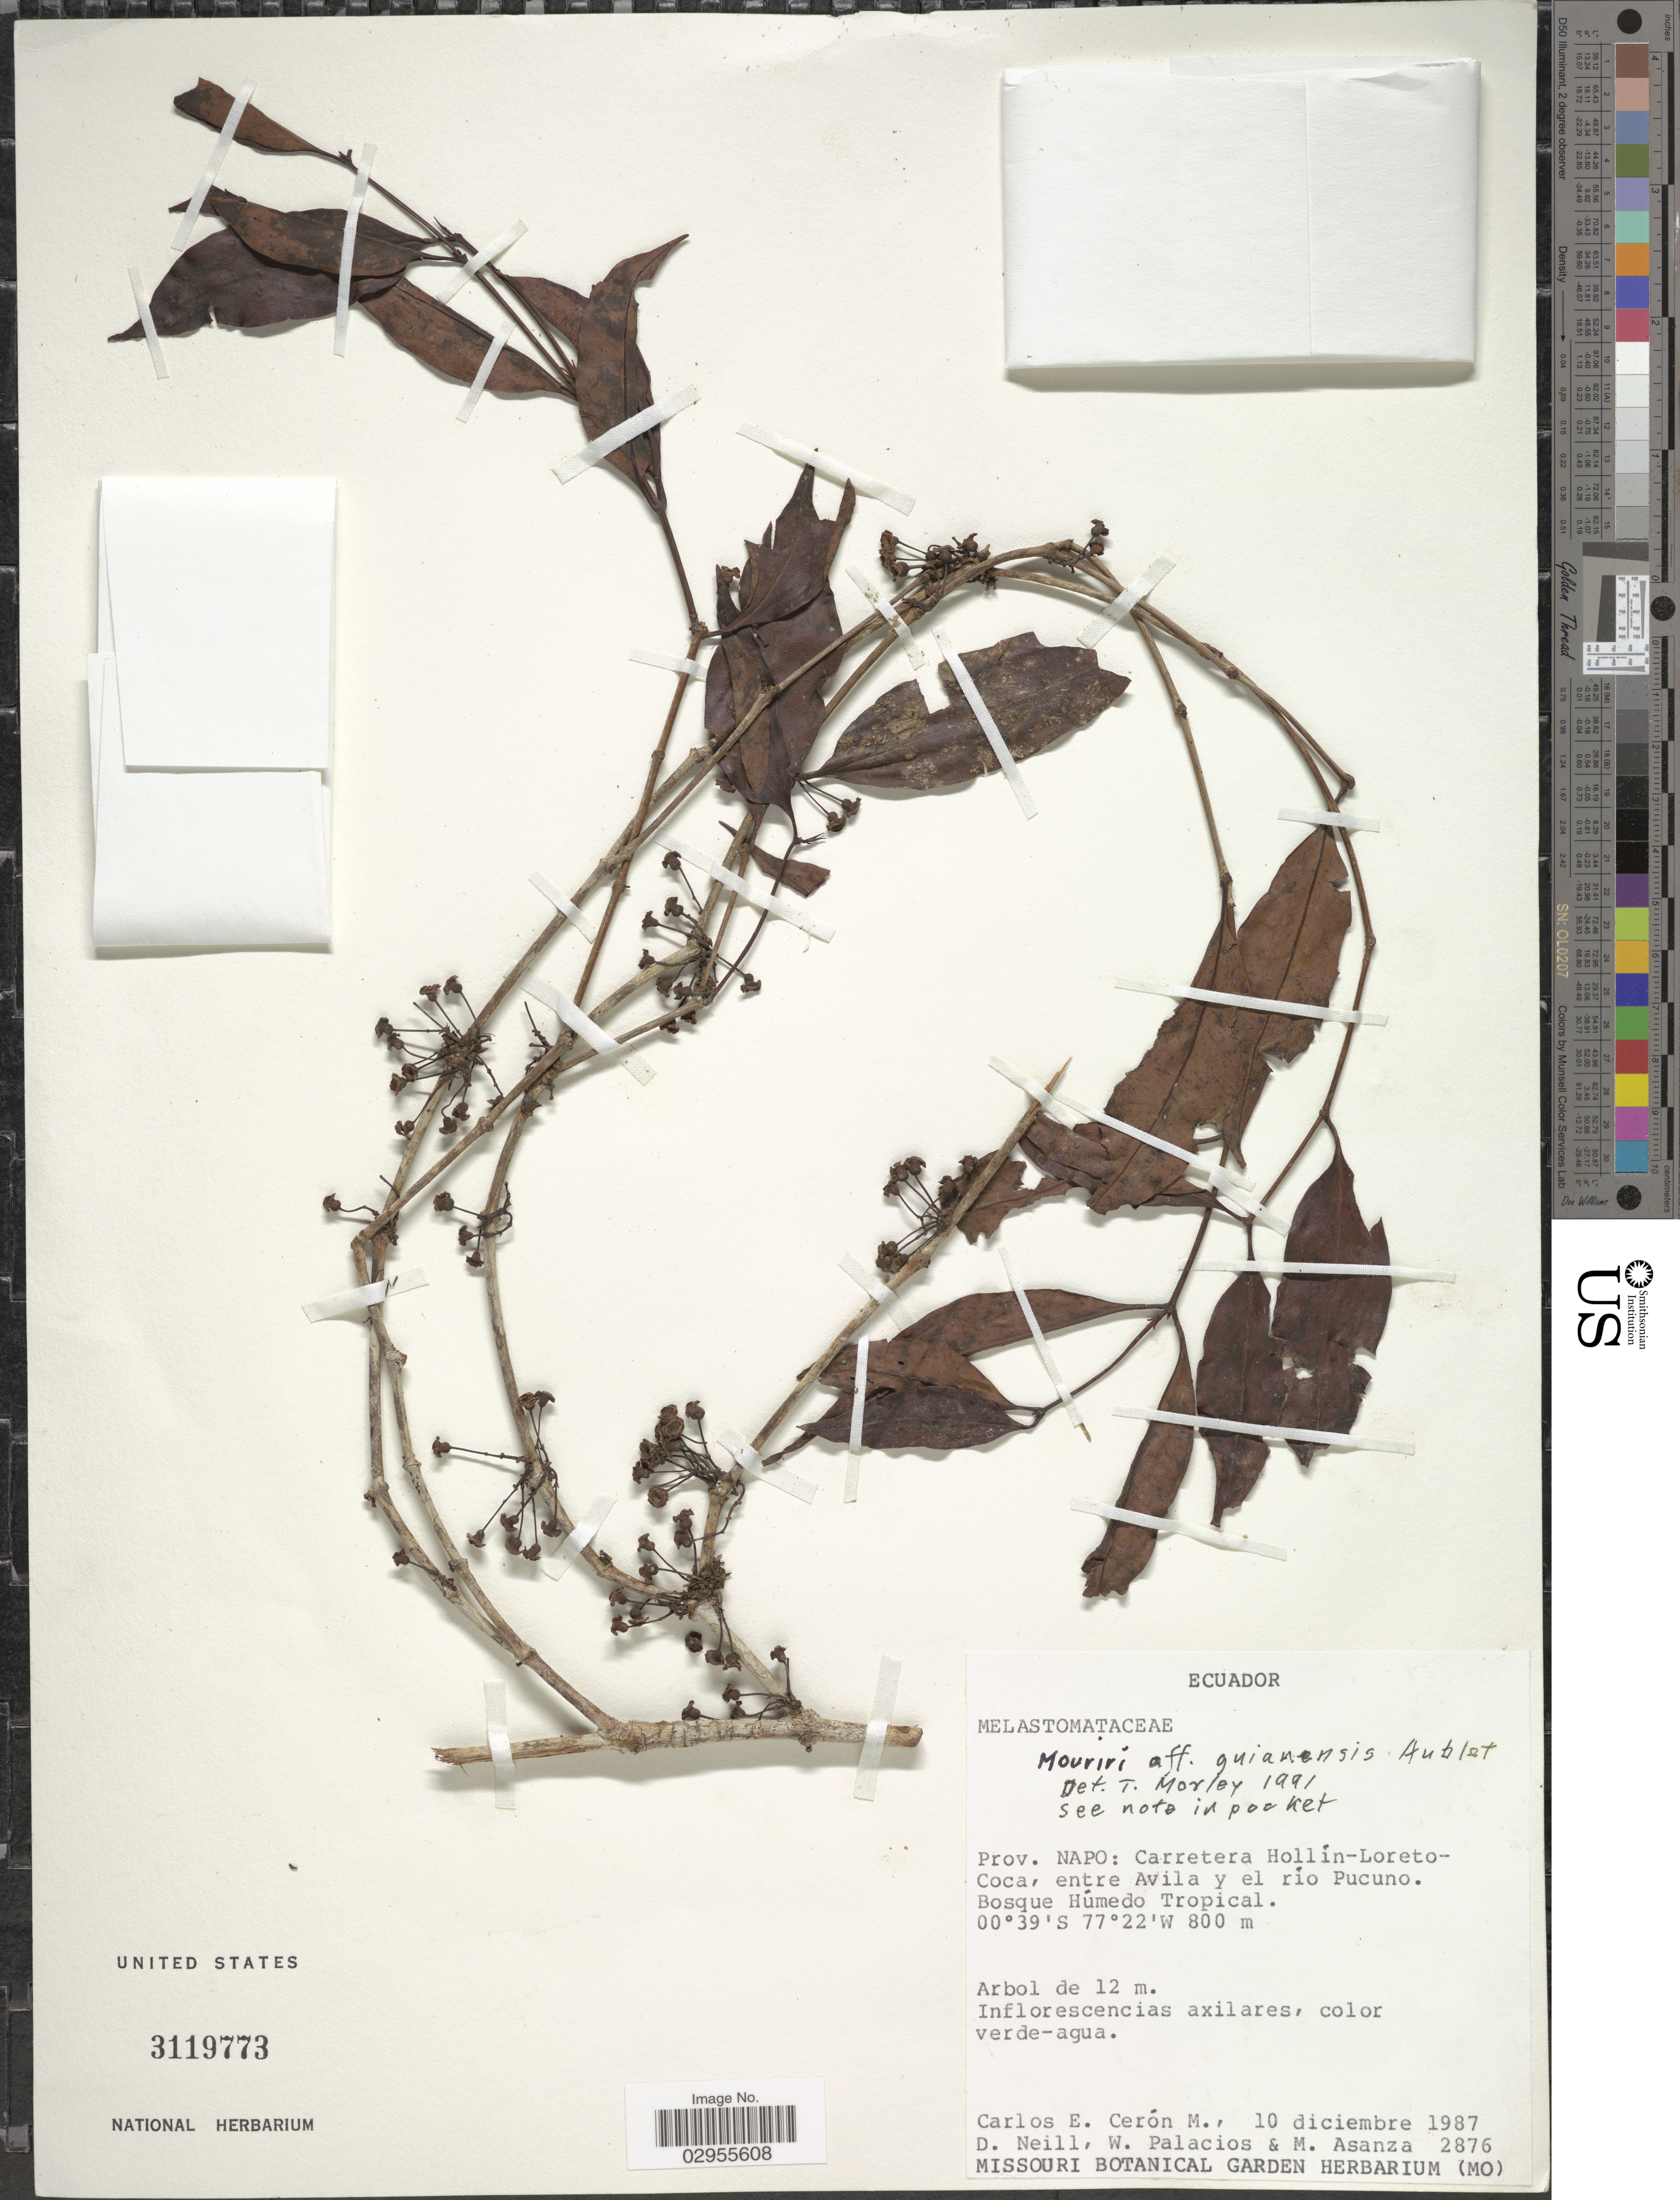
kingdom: Plantae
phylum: Tracheophyta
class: Magnoliopsida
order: Myrtales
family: Melastomataceae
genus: Mouriri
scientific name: Mouriri guianensis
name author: Aubl.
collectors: C. E. Cerón M., D. Neill, W. Palacios & M. Asanza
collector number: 2876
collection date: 1987-12-10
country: Ecuador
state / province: Napo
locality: Prov. Napo: Carretera Hollín-Loreto-Coca, entre Avila y el río Pucuno. Bosque Húmedo Tropical.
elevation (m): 800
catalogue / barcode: US 3119773